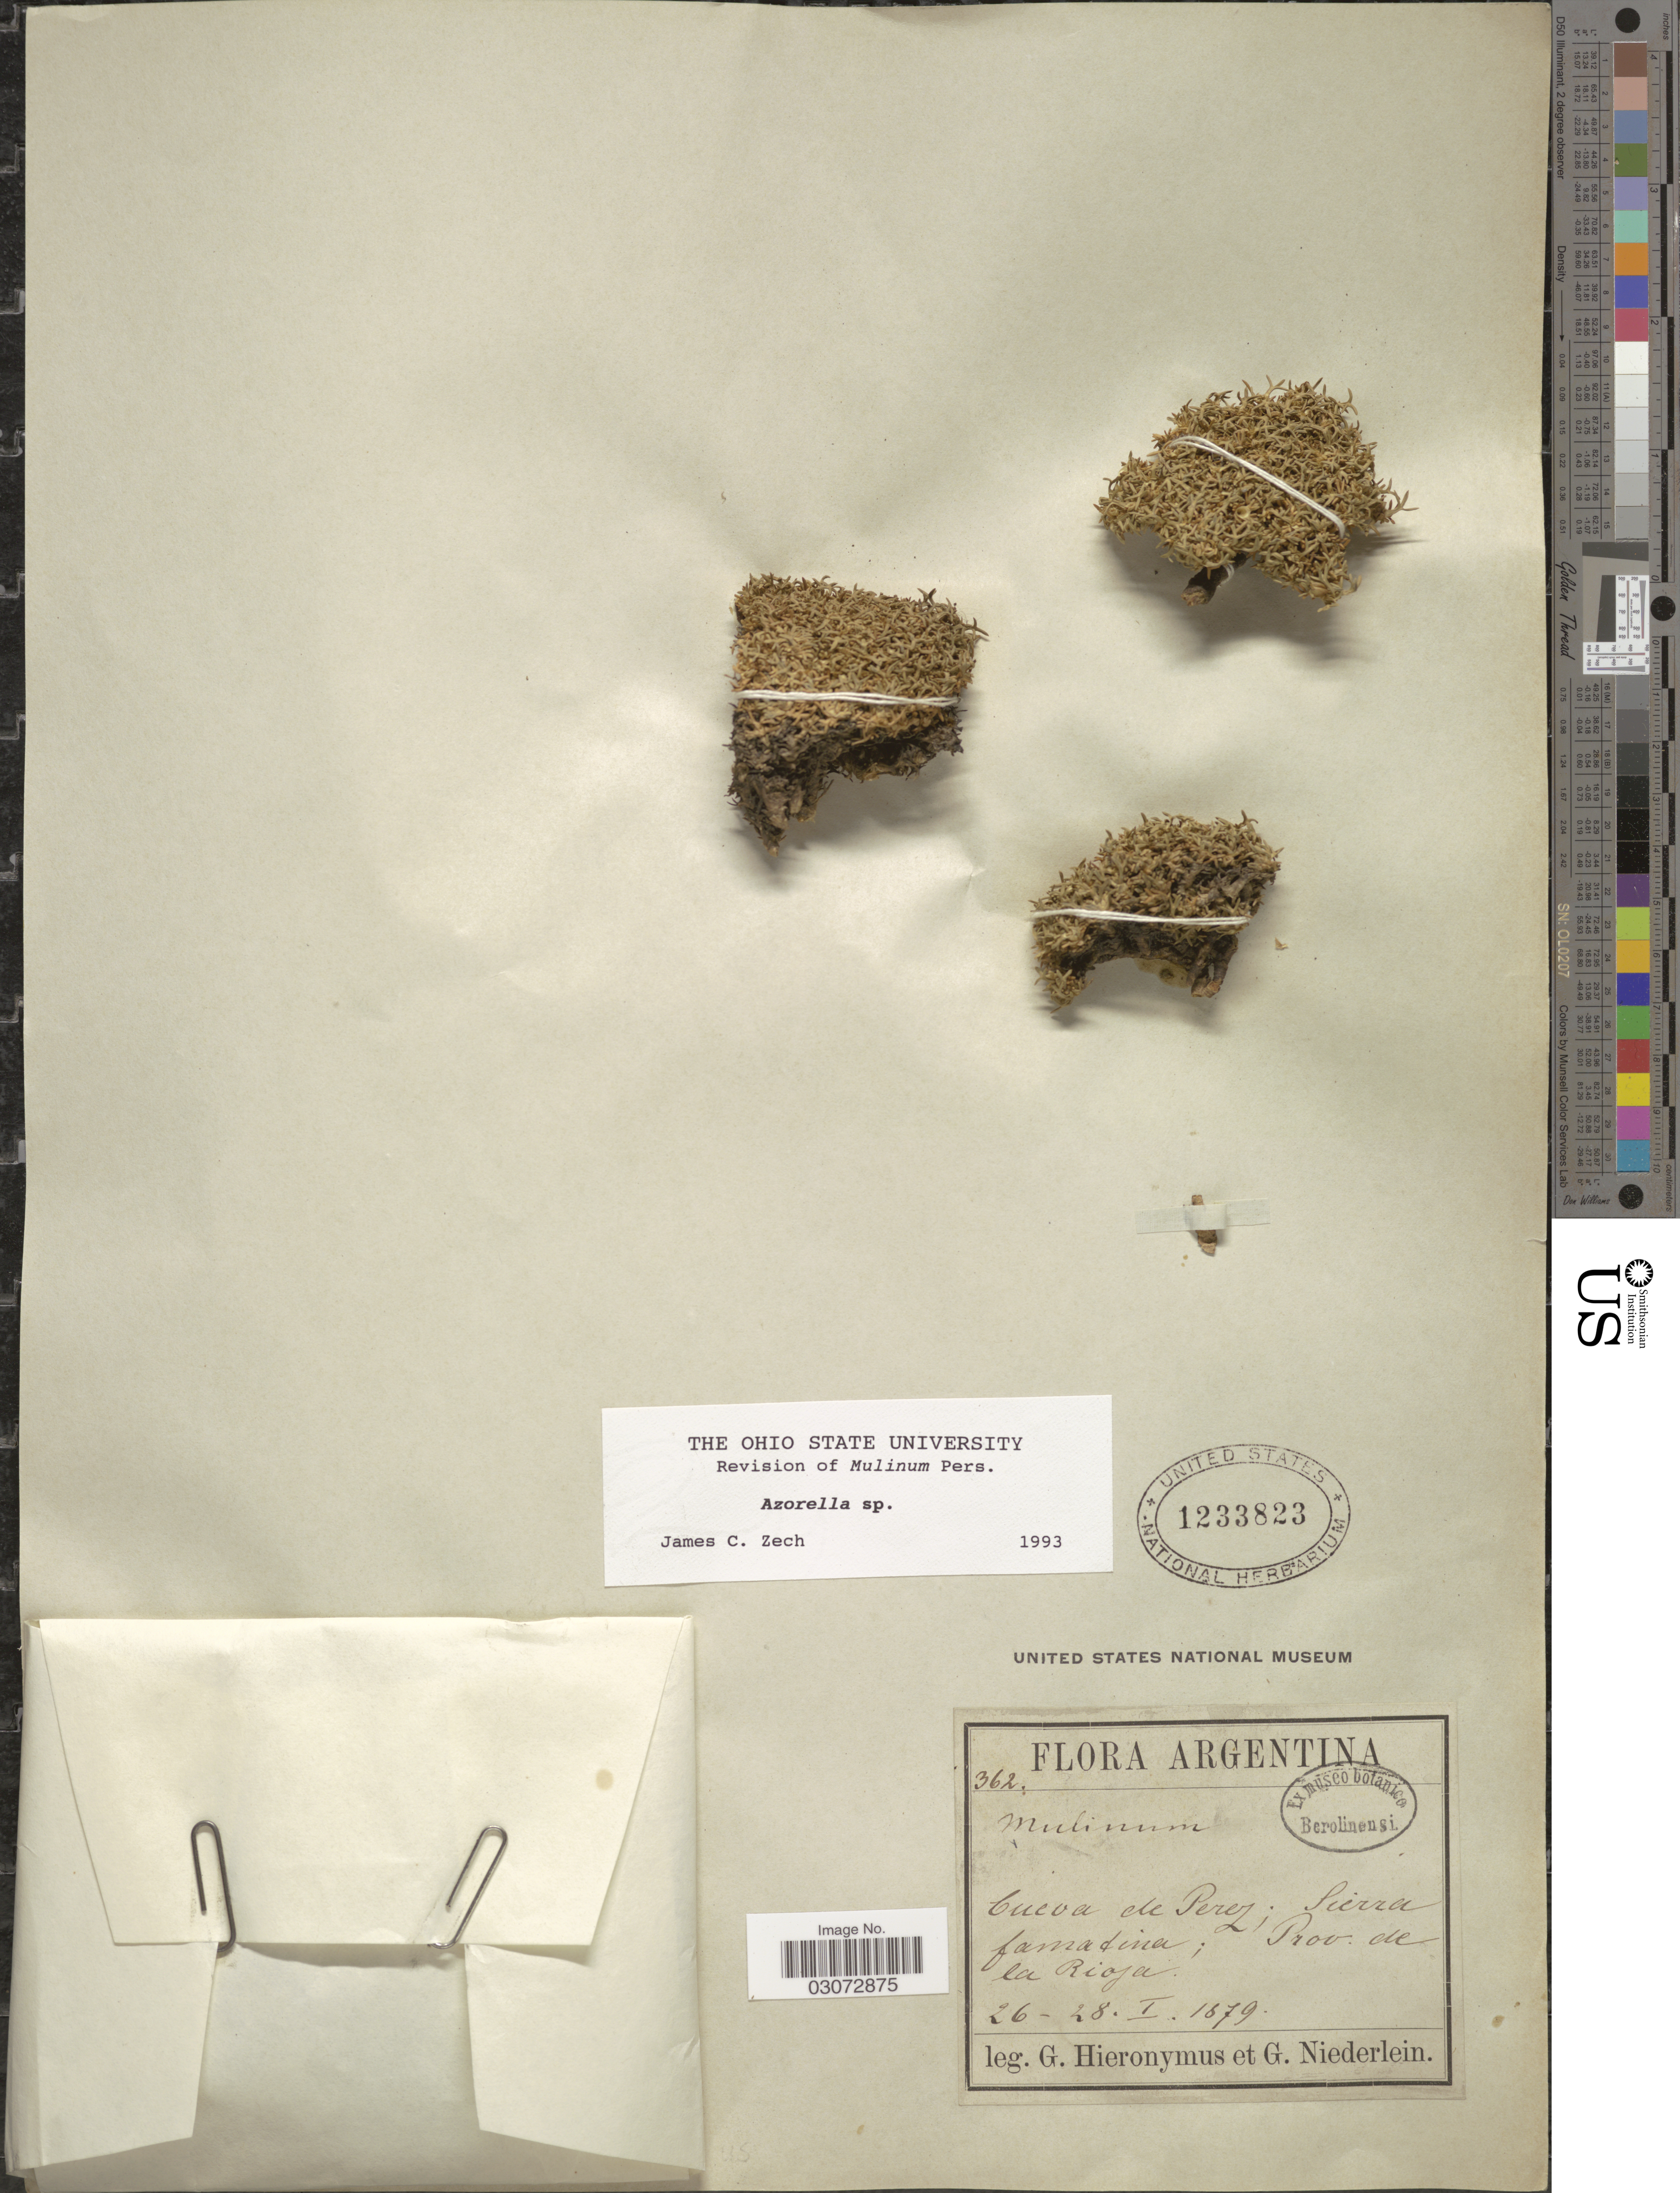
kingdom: Plantae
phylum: Tracheophyta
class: Magnoliopsida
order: Apiales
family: Apiaceae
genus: Azorella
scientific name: Azorella sp.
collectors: G. H. Hieronymus & G. Niederlein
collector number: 362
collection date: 1879-01-26/1879-01-28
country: Argentina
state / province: La Rioja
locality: Cueva de Perez; Sierra famatina.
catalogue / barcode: US 1233823